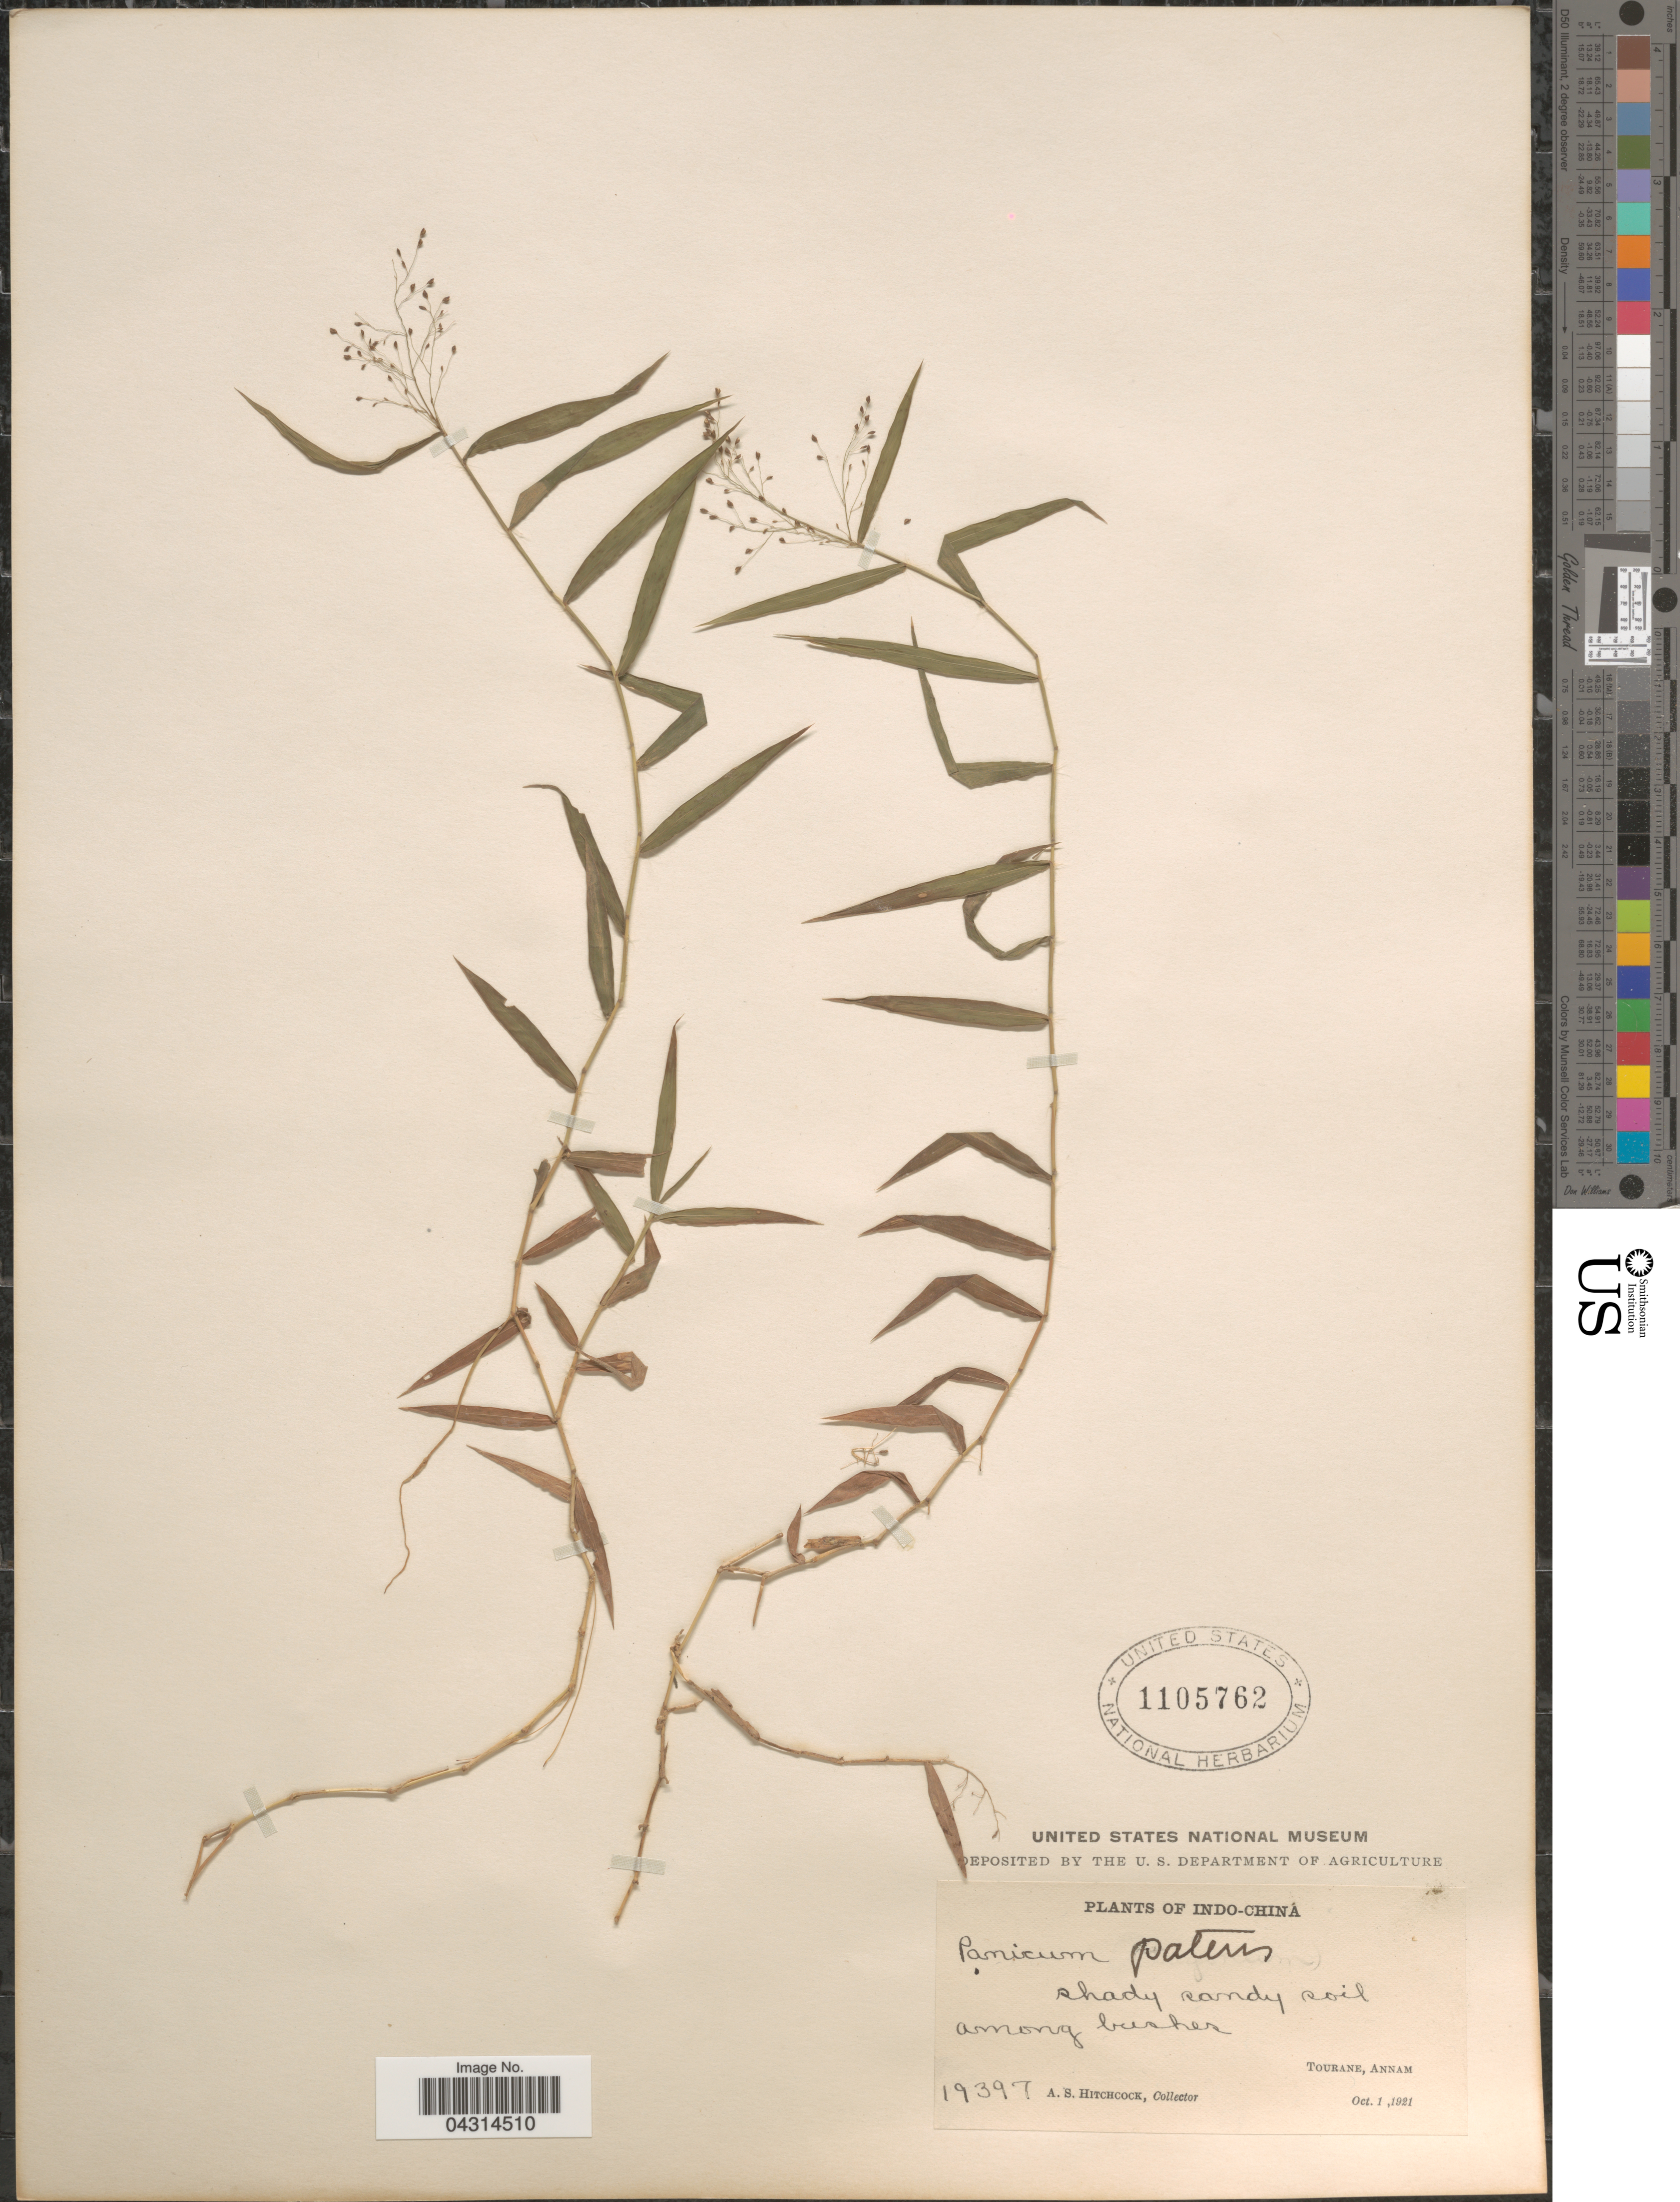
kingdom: Plantae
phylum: Tracheophyta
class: Liliopsida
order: Poales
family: Poaceae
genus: Cyrtococcum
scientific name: Cyrtococcum sp.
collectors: A. S. Hitchcock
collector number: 19397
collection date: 1921-10-01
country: Vietnam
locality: Shady sandy soil among bushes. Tourane, Annam.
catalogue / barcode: US 1105762